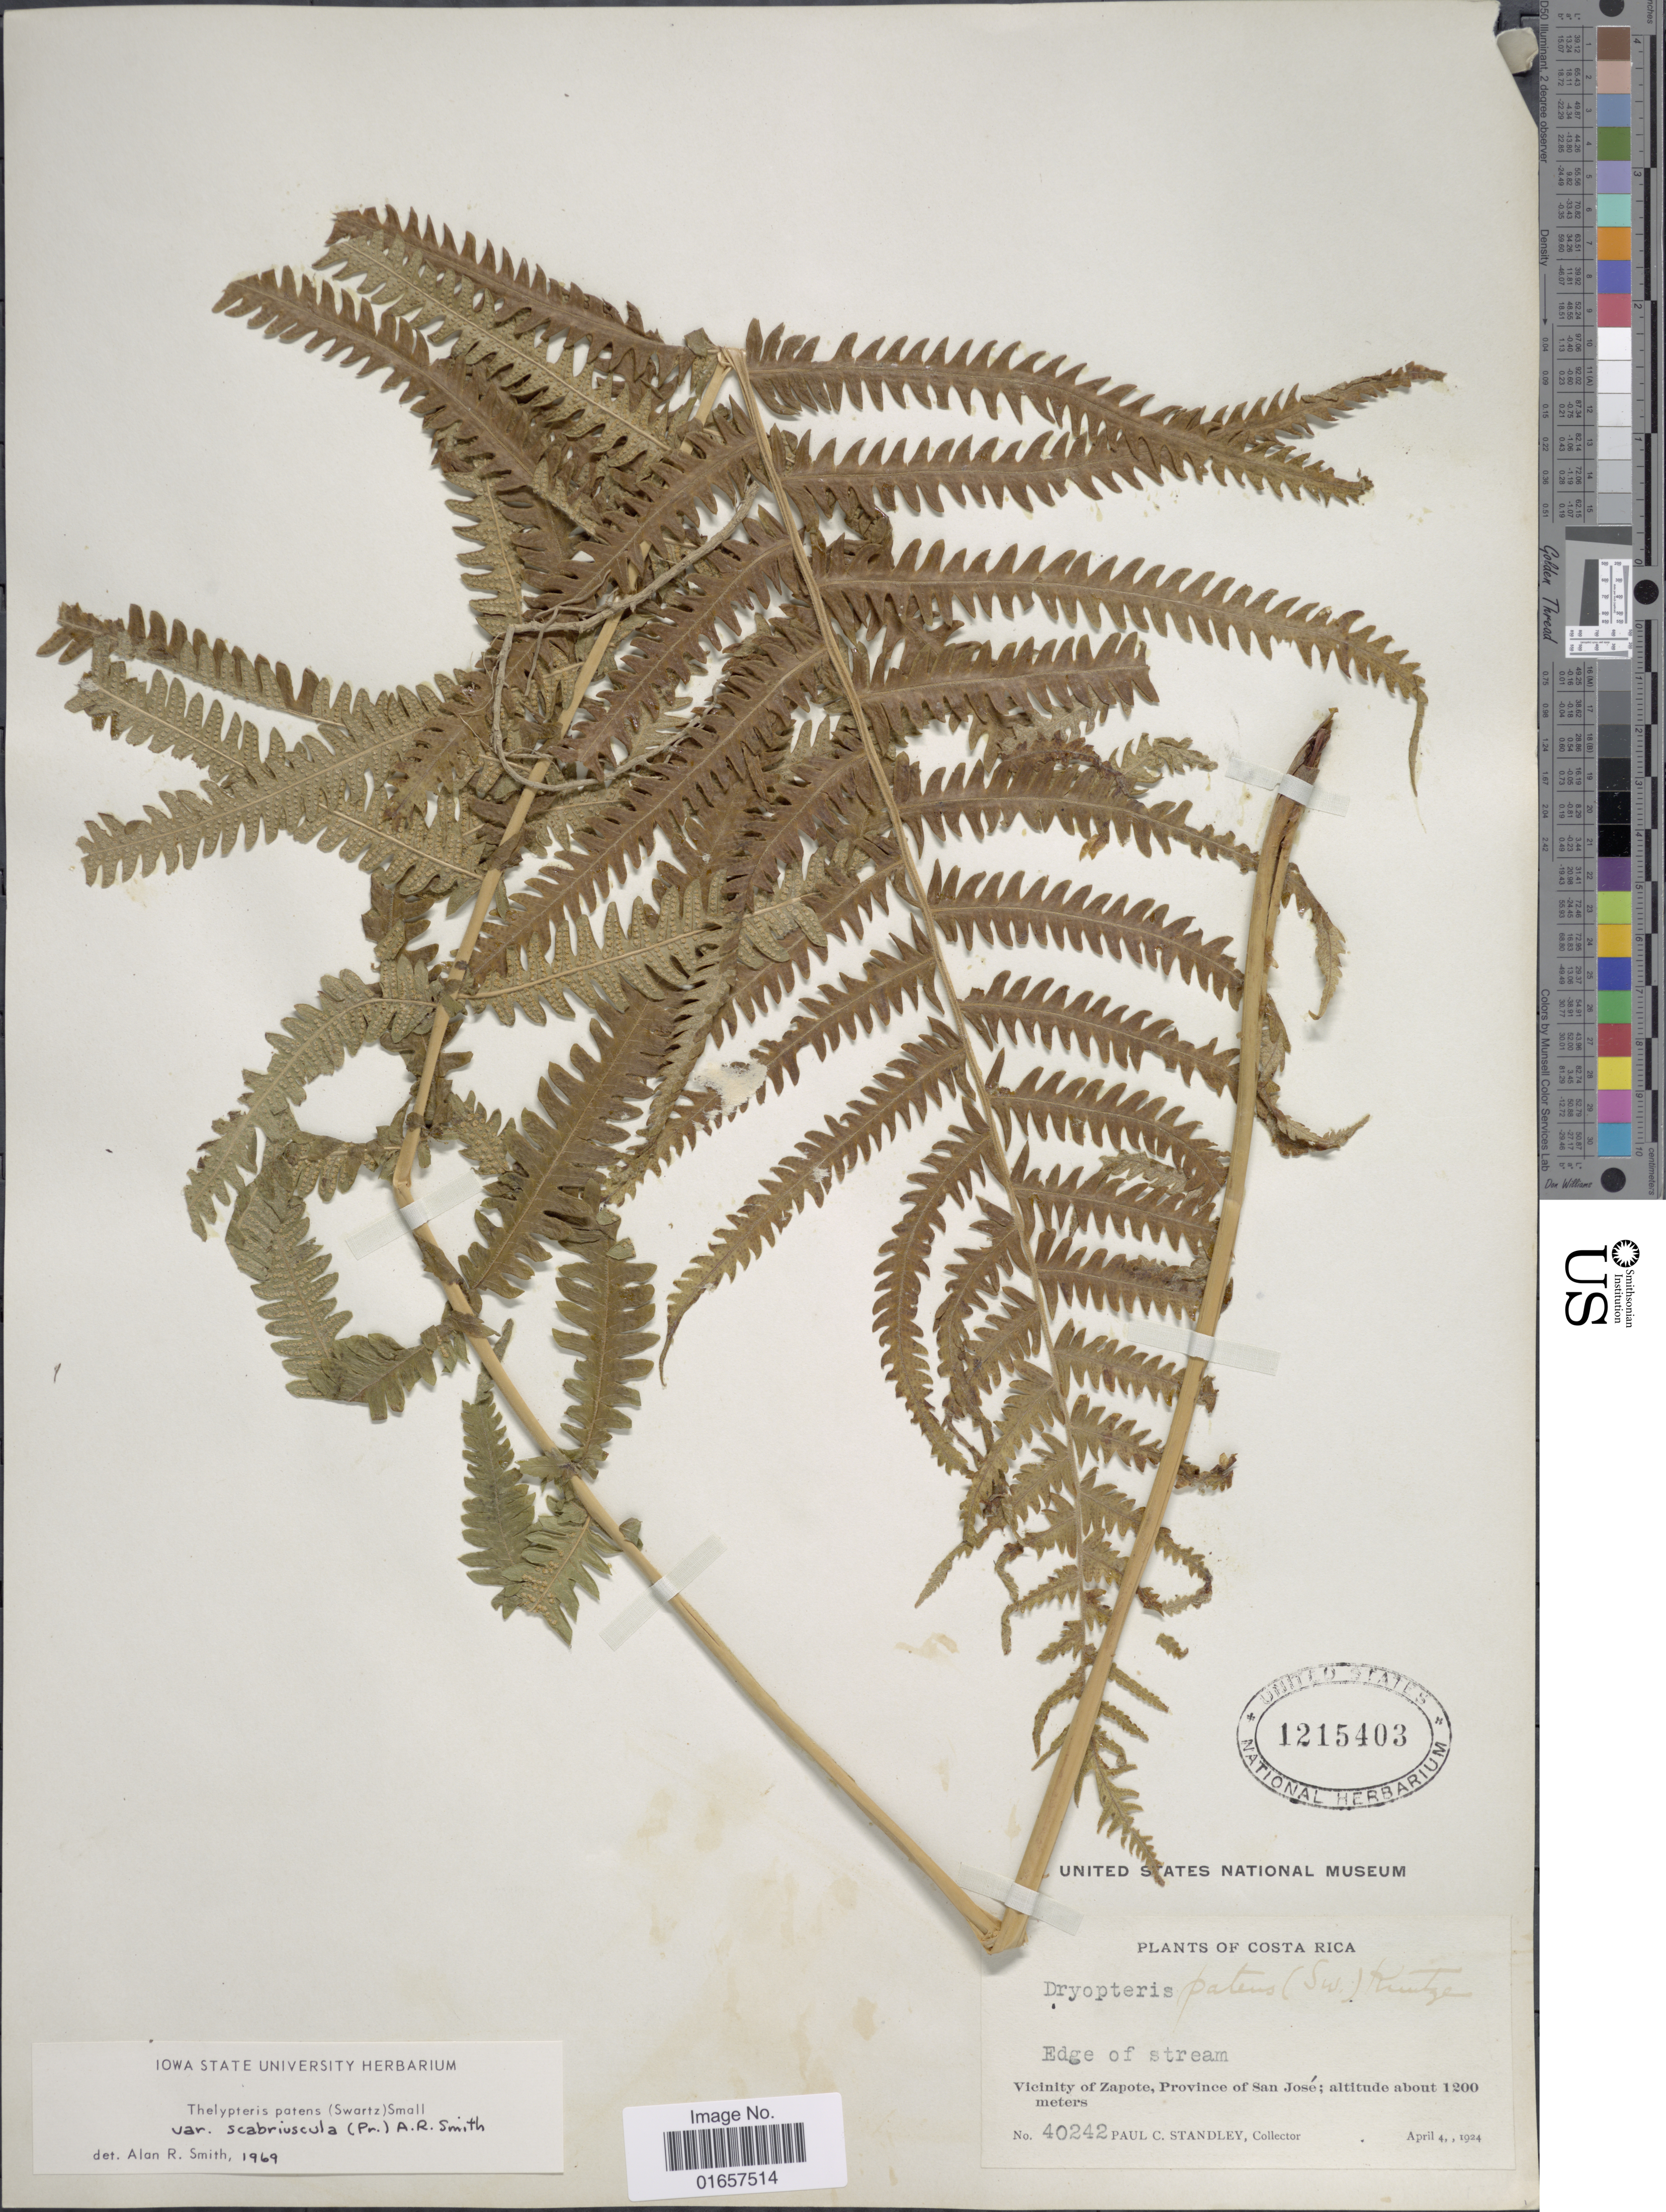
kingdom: Plantae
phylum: Tracheophyta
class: Polypodiopsida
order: Polypodiales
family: Thelypteridaceae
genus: Christella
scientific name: Christella patens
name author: (Sw.) Holttum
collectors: P. C. Standley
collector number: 40242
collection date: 1924-04-04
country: Costa Rica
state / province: San José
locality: Costa Rica, Vicinity of Zapote, Province of San José.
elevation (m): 1200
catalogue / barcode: US 1215403